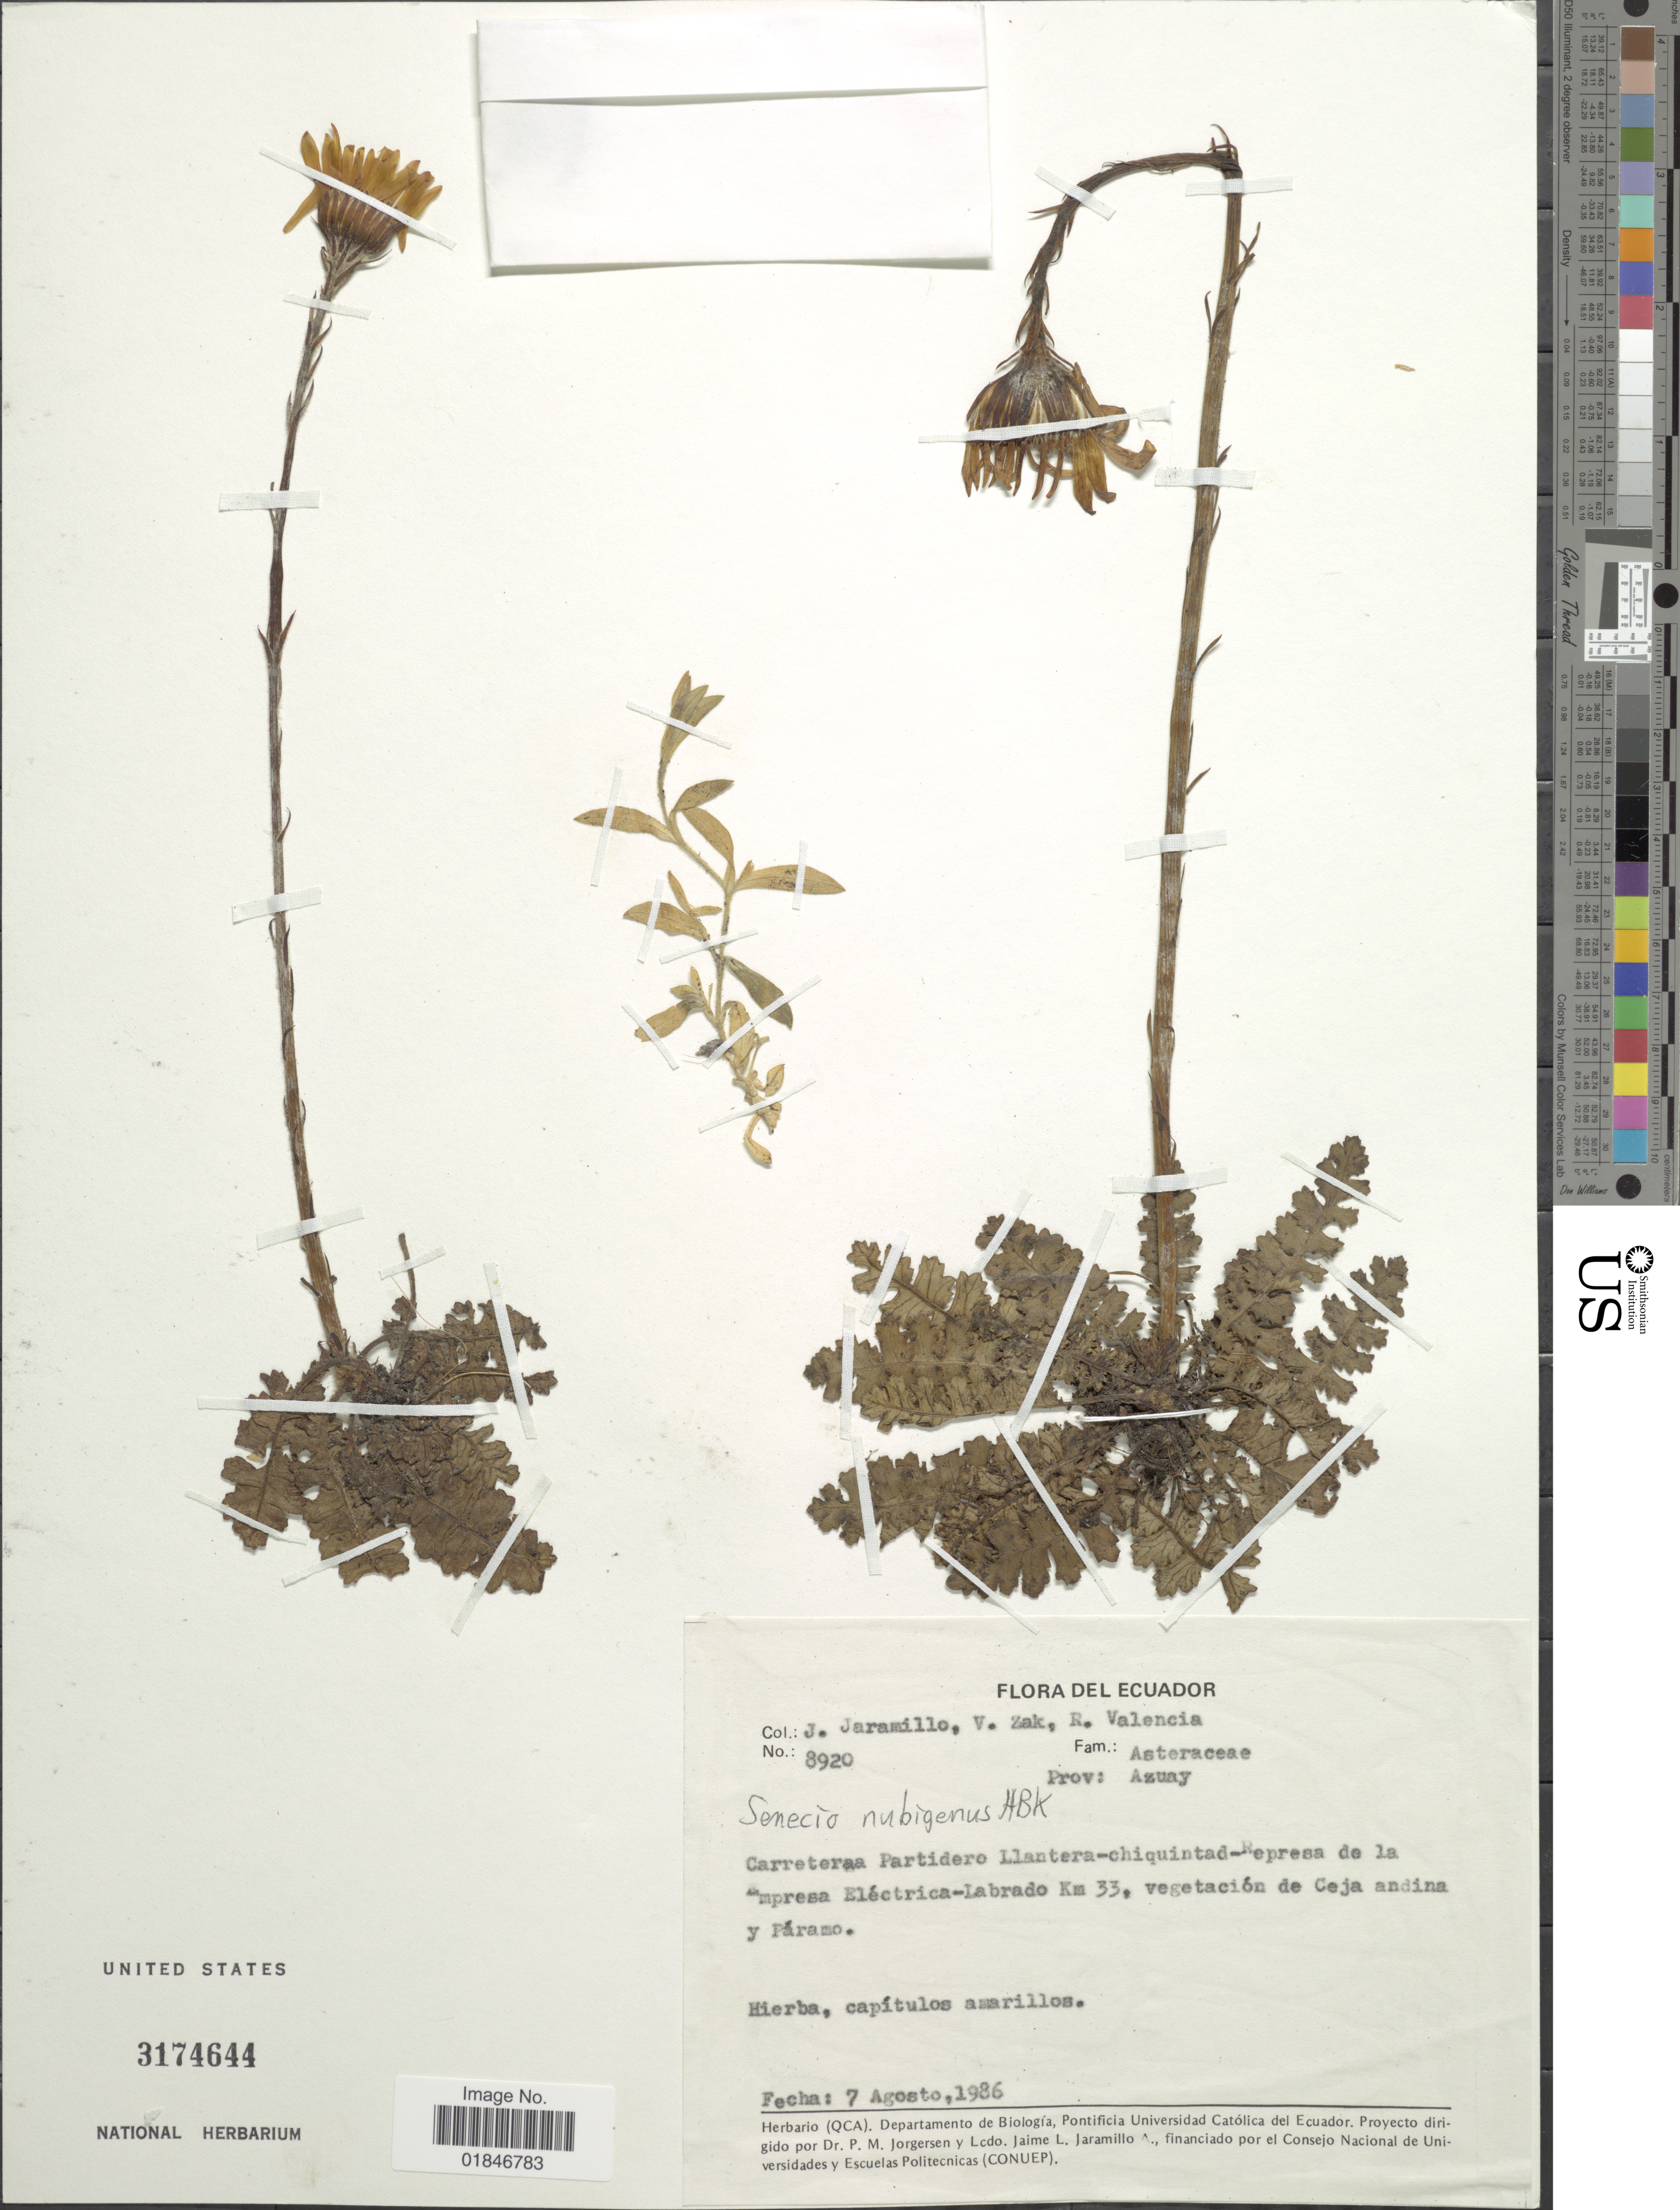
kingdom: Plantae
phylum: Tracheophyta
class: Magnoliopsida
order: Asterales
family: Asteraceae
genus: Dorobaea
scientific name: Dorobaea pimpinellifolia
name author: (Kunth) B. Nord.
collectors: J. Jaramillo, V. Zak & R. Valencia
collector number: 8920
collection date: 1986-08-07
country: Ecuador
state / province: Azuay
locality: Prov. Azuay. Carretera Partidero Llantera - chiquintad-Represa de la Empresa Electrica-Labrado Km 33, Vegetacion de Ceja andina y Paramo.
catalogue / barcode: US 3174644